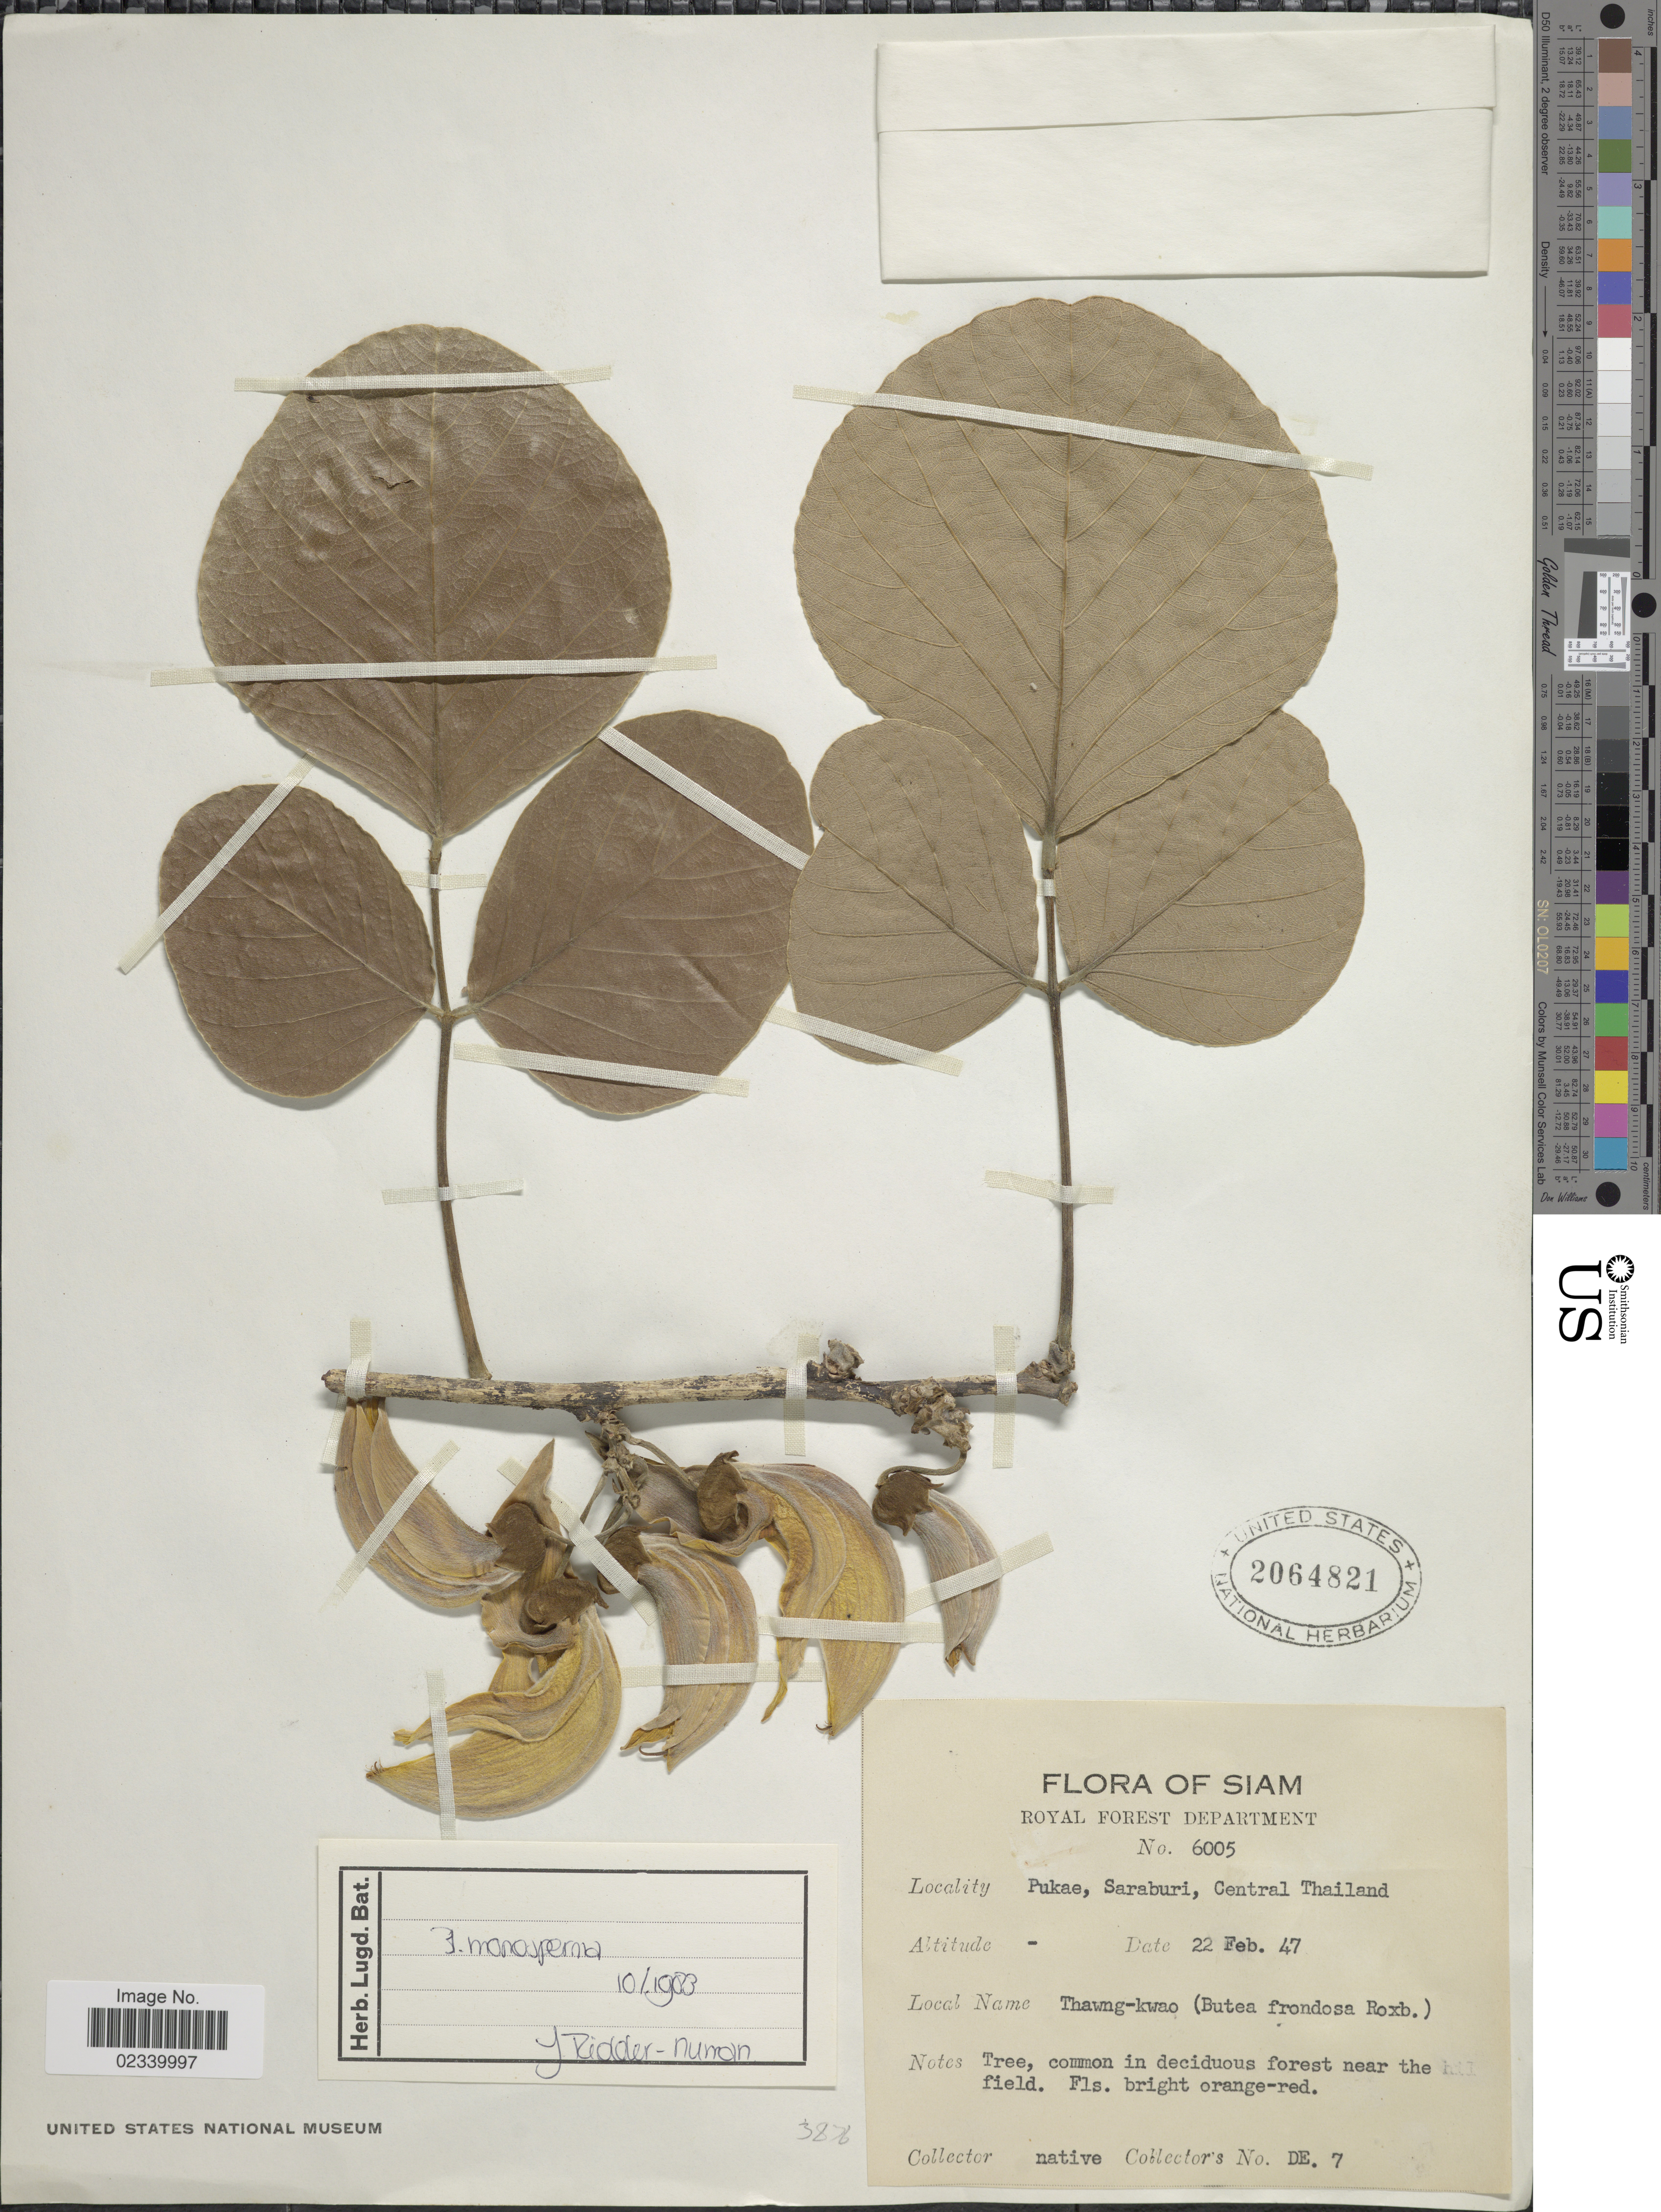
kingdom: Plantae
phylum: Tracheophyta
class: Magnoliopsida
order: Fabales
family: Fabaceae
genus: Butea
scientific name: Butea monosperma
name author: (Lam.) Taub.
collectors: Native collectors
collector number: DE 7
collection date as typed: Transcribed d/m/y: 22/2/47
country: Thailand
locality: Siam, Pukae, Saraburi, Central Thailand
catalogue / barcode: US 2064821